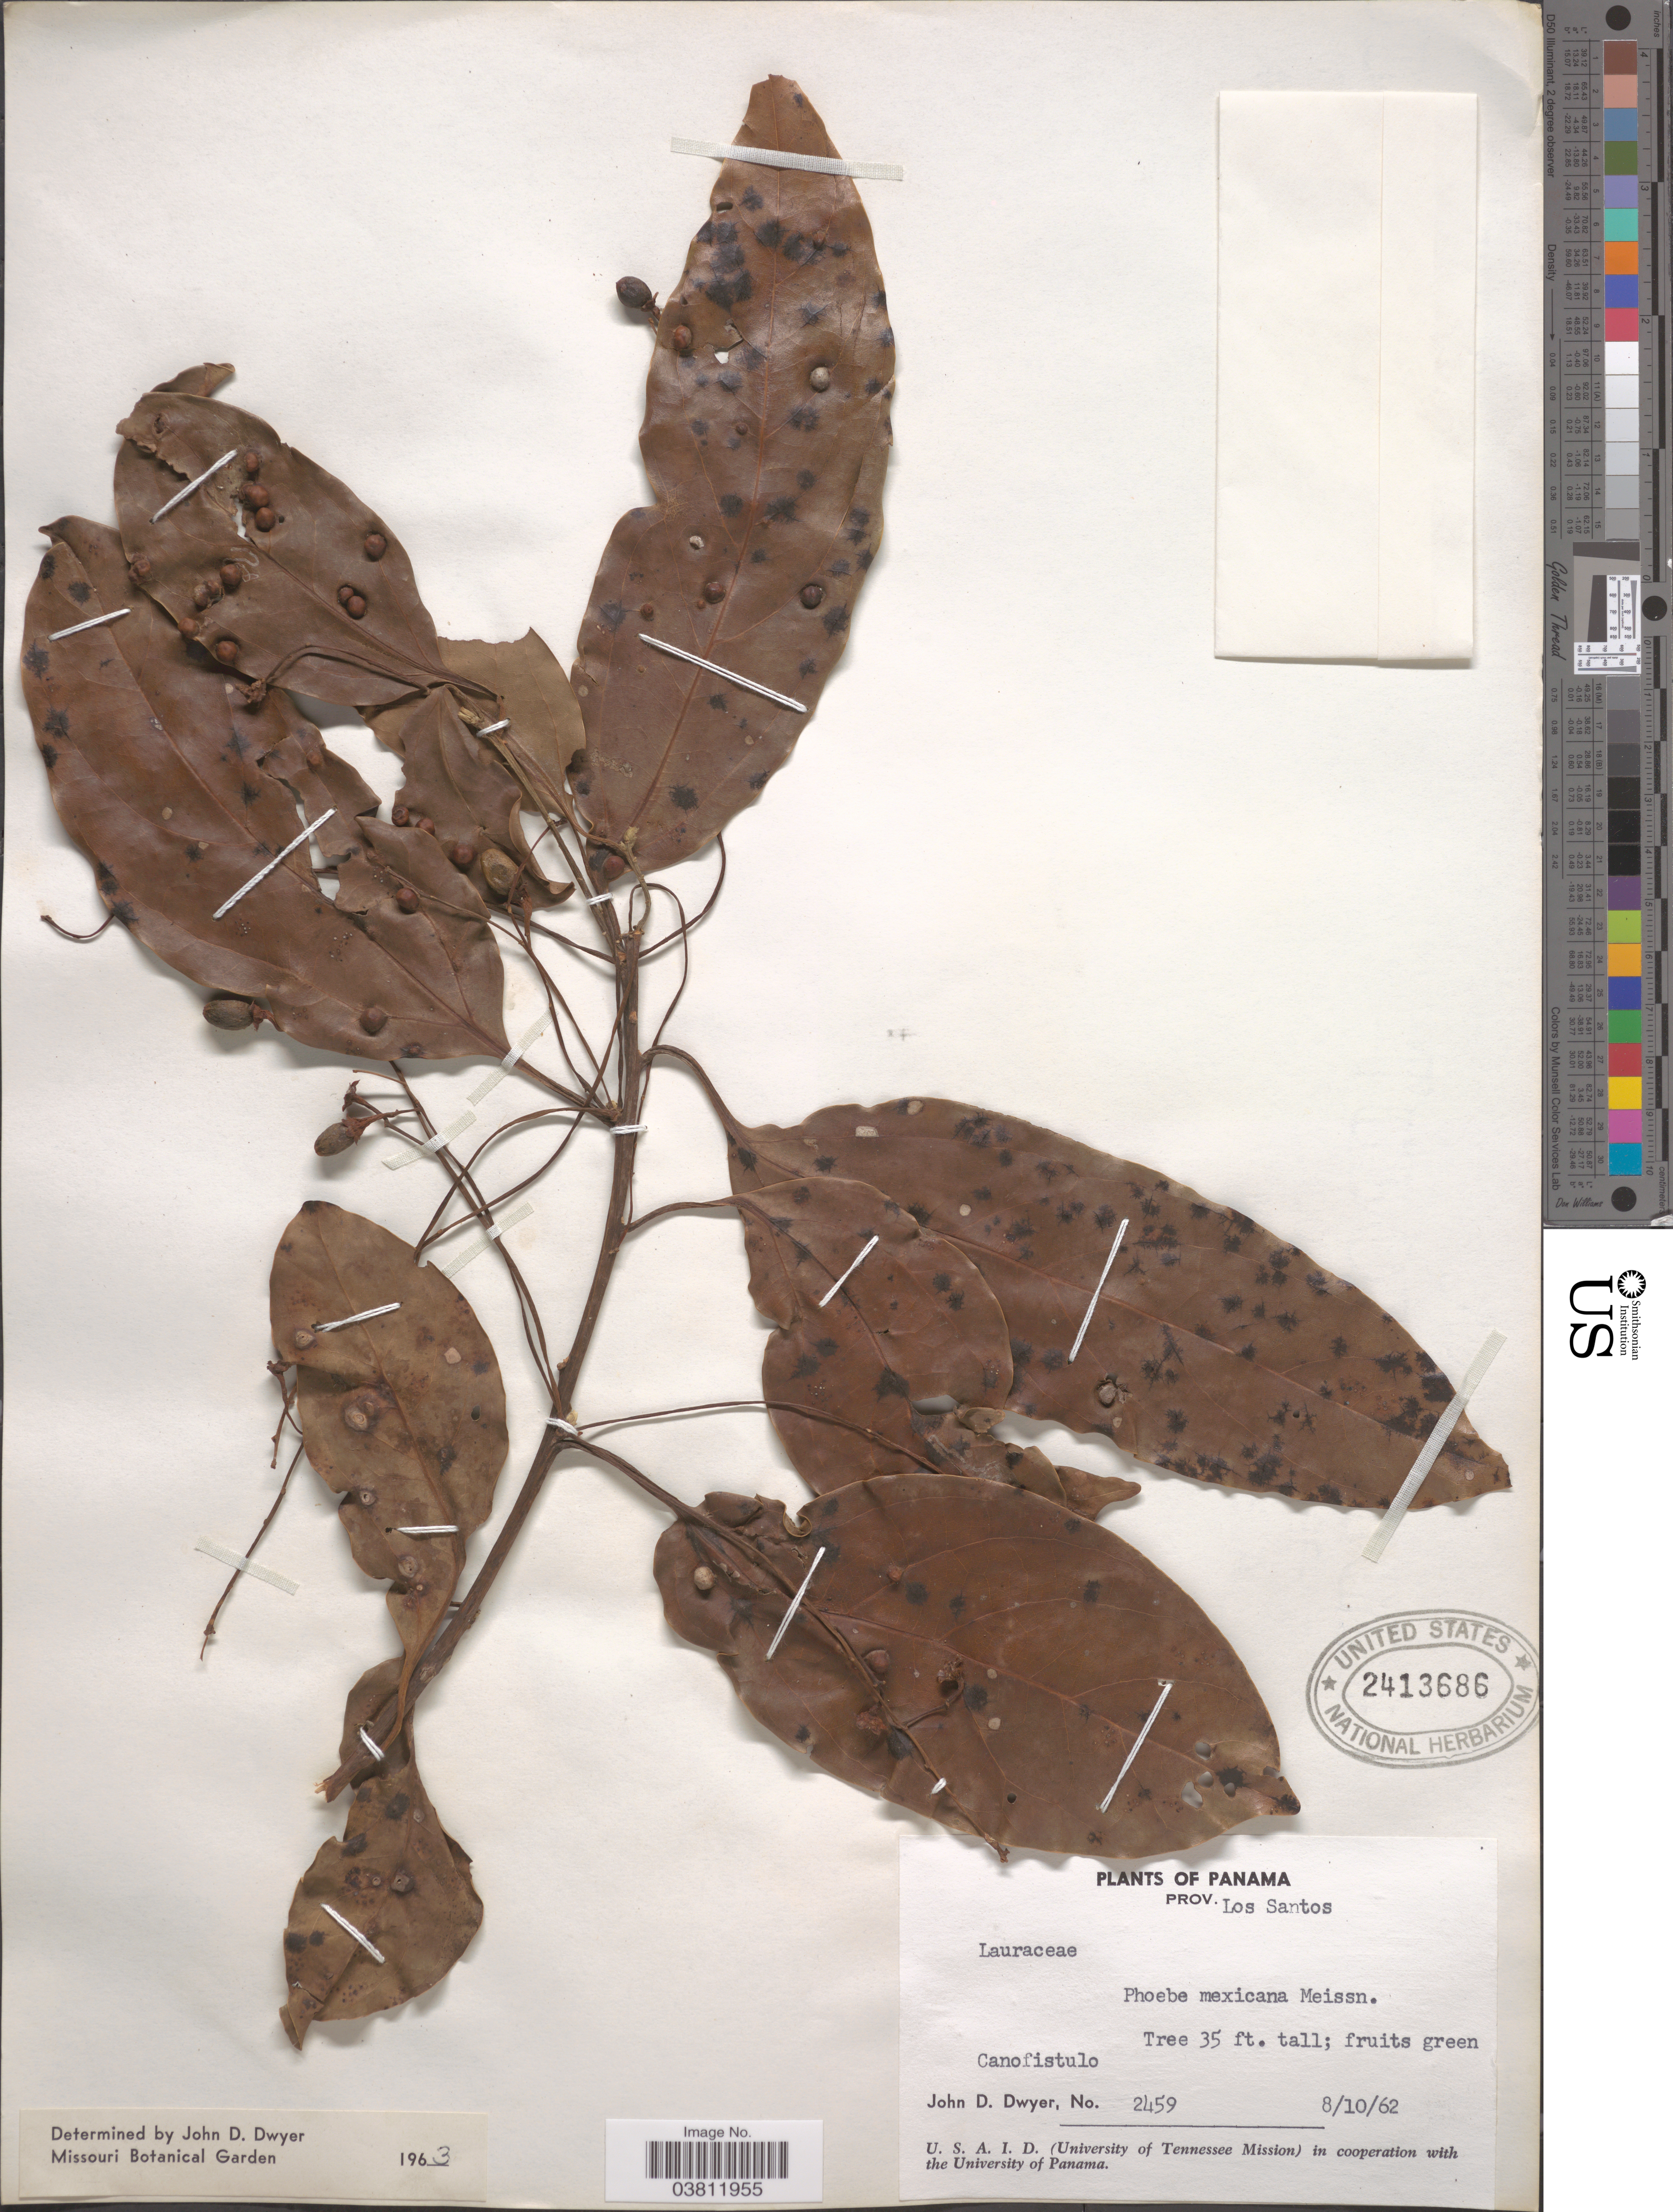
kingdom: Plantae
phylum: Tracheophyta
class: Magnoliopsida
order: Laurales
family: Lauraceae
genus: Phoebe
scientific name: Phoebe mexicana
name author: Meisn.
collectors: J. D. Dwyer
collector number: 2459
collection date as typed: Transcribed d/m/y: 8/10/62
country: Panama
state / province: Los Santos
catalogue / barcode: US 2413686